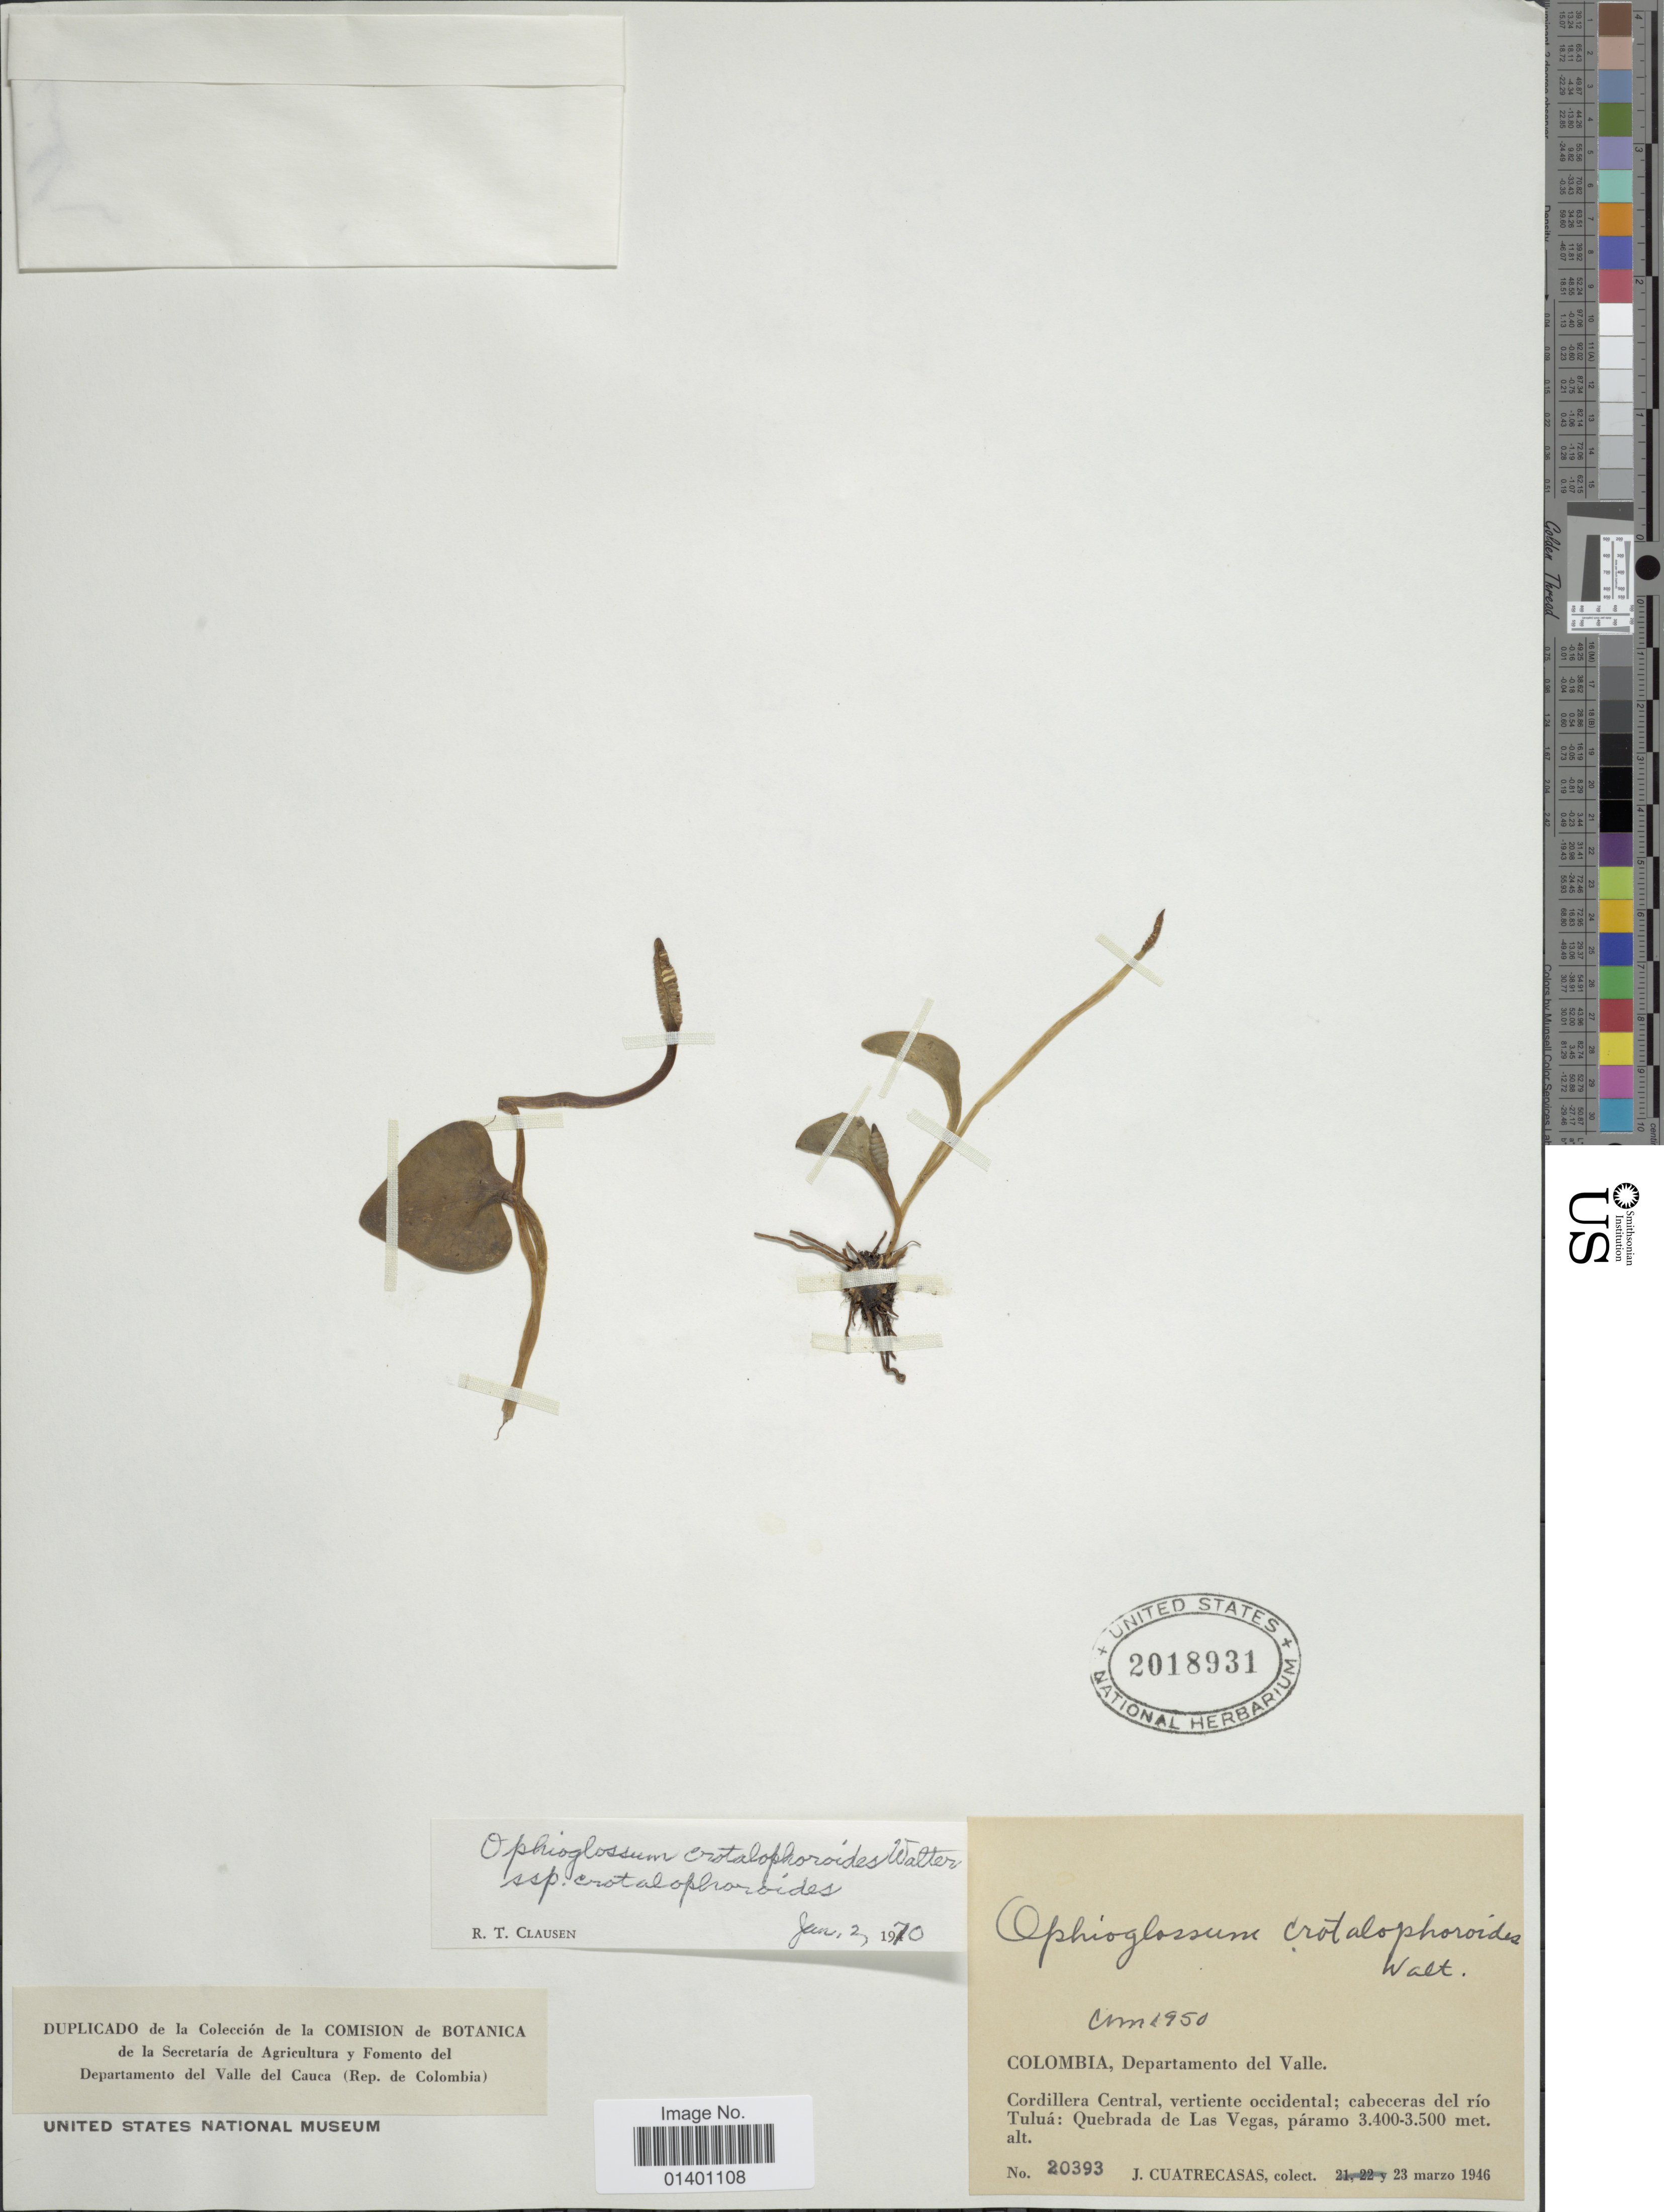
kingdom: Plantae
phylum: Tracheophyta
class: Polypodiopsida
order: Ophioglossales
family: Ophioglossaceae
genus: Ophioglossum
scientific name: Ophioglossum crotalophoroides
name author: Walter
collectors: J. Cuatrecasas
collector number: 20393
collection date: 1946-03-23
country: Colombia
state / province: Valle del Cauca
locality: Cordillera Central, vertiente occidental; cabeceras del rio Tulua: Quebrada de Las Vegas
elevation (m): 3400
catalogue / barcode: US 2018931